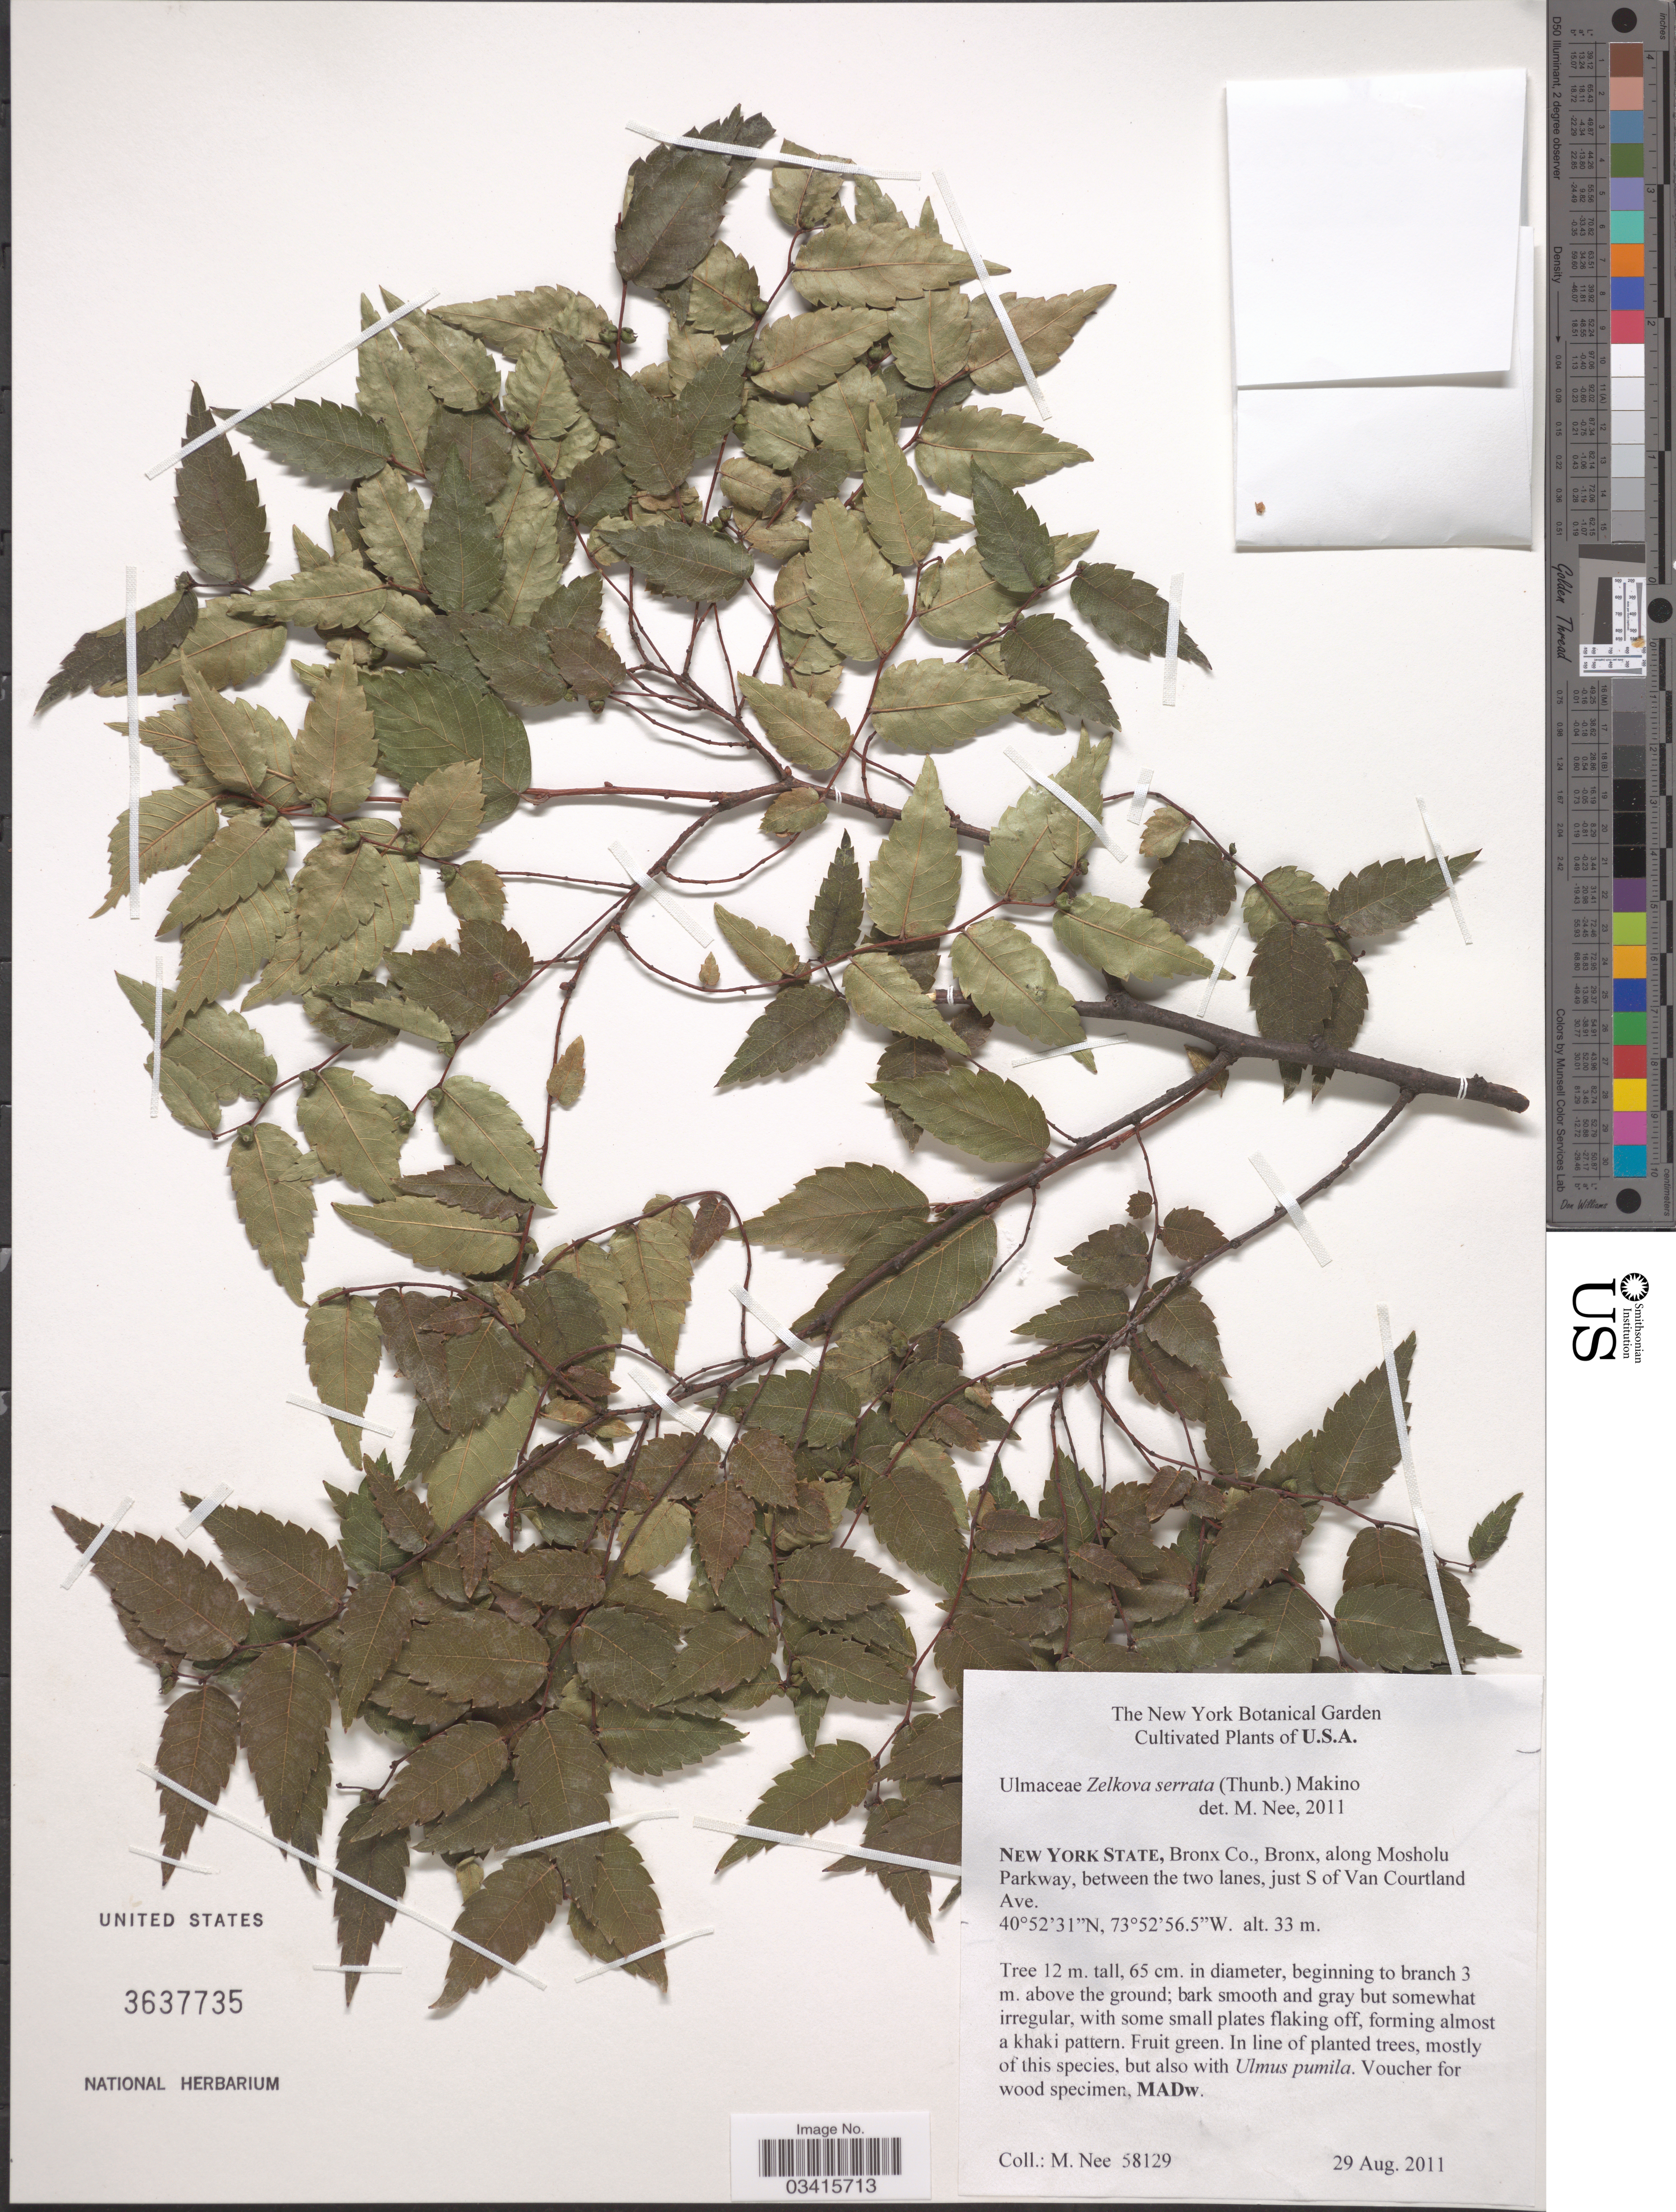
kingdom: Plantae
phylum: Tracheophyta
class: Magnoliopsida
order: Rosales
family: Ulmaceae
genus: Zelkova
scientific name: Zelkova serrata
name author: (Thunb.) Makino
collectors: M. Nee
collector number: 58129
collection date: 2011-08-29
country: United States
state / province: New York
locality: The New York Botanical Garden. Bronx Co., Bronx, along Mosholu Parkway, between the two lanes, just S of Van Courtland Ave.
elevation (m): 33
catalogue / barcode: US 3637735